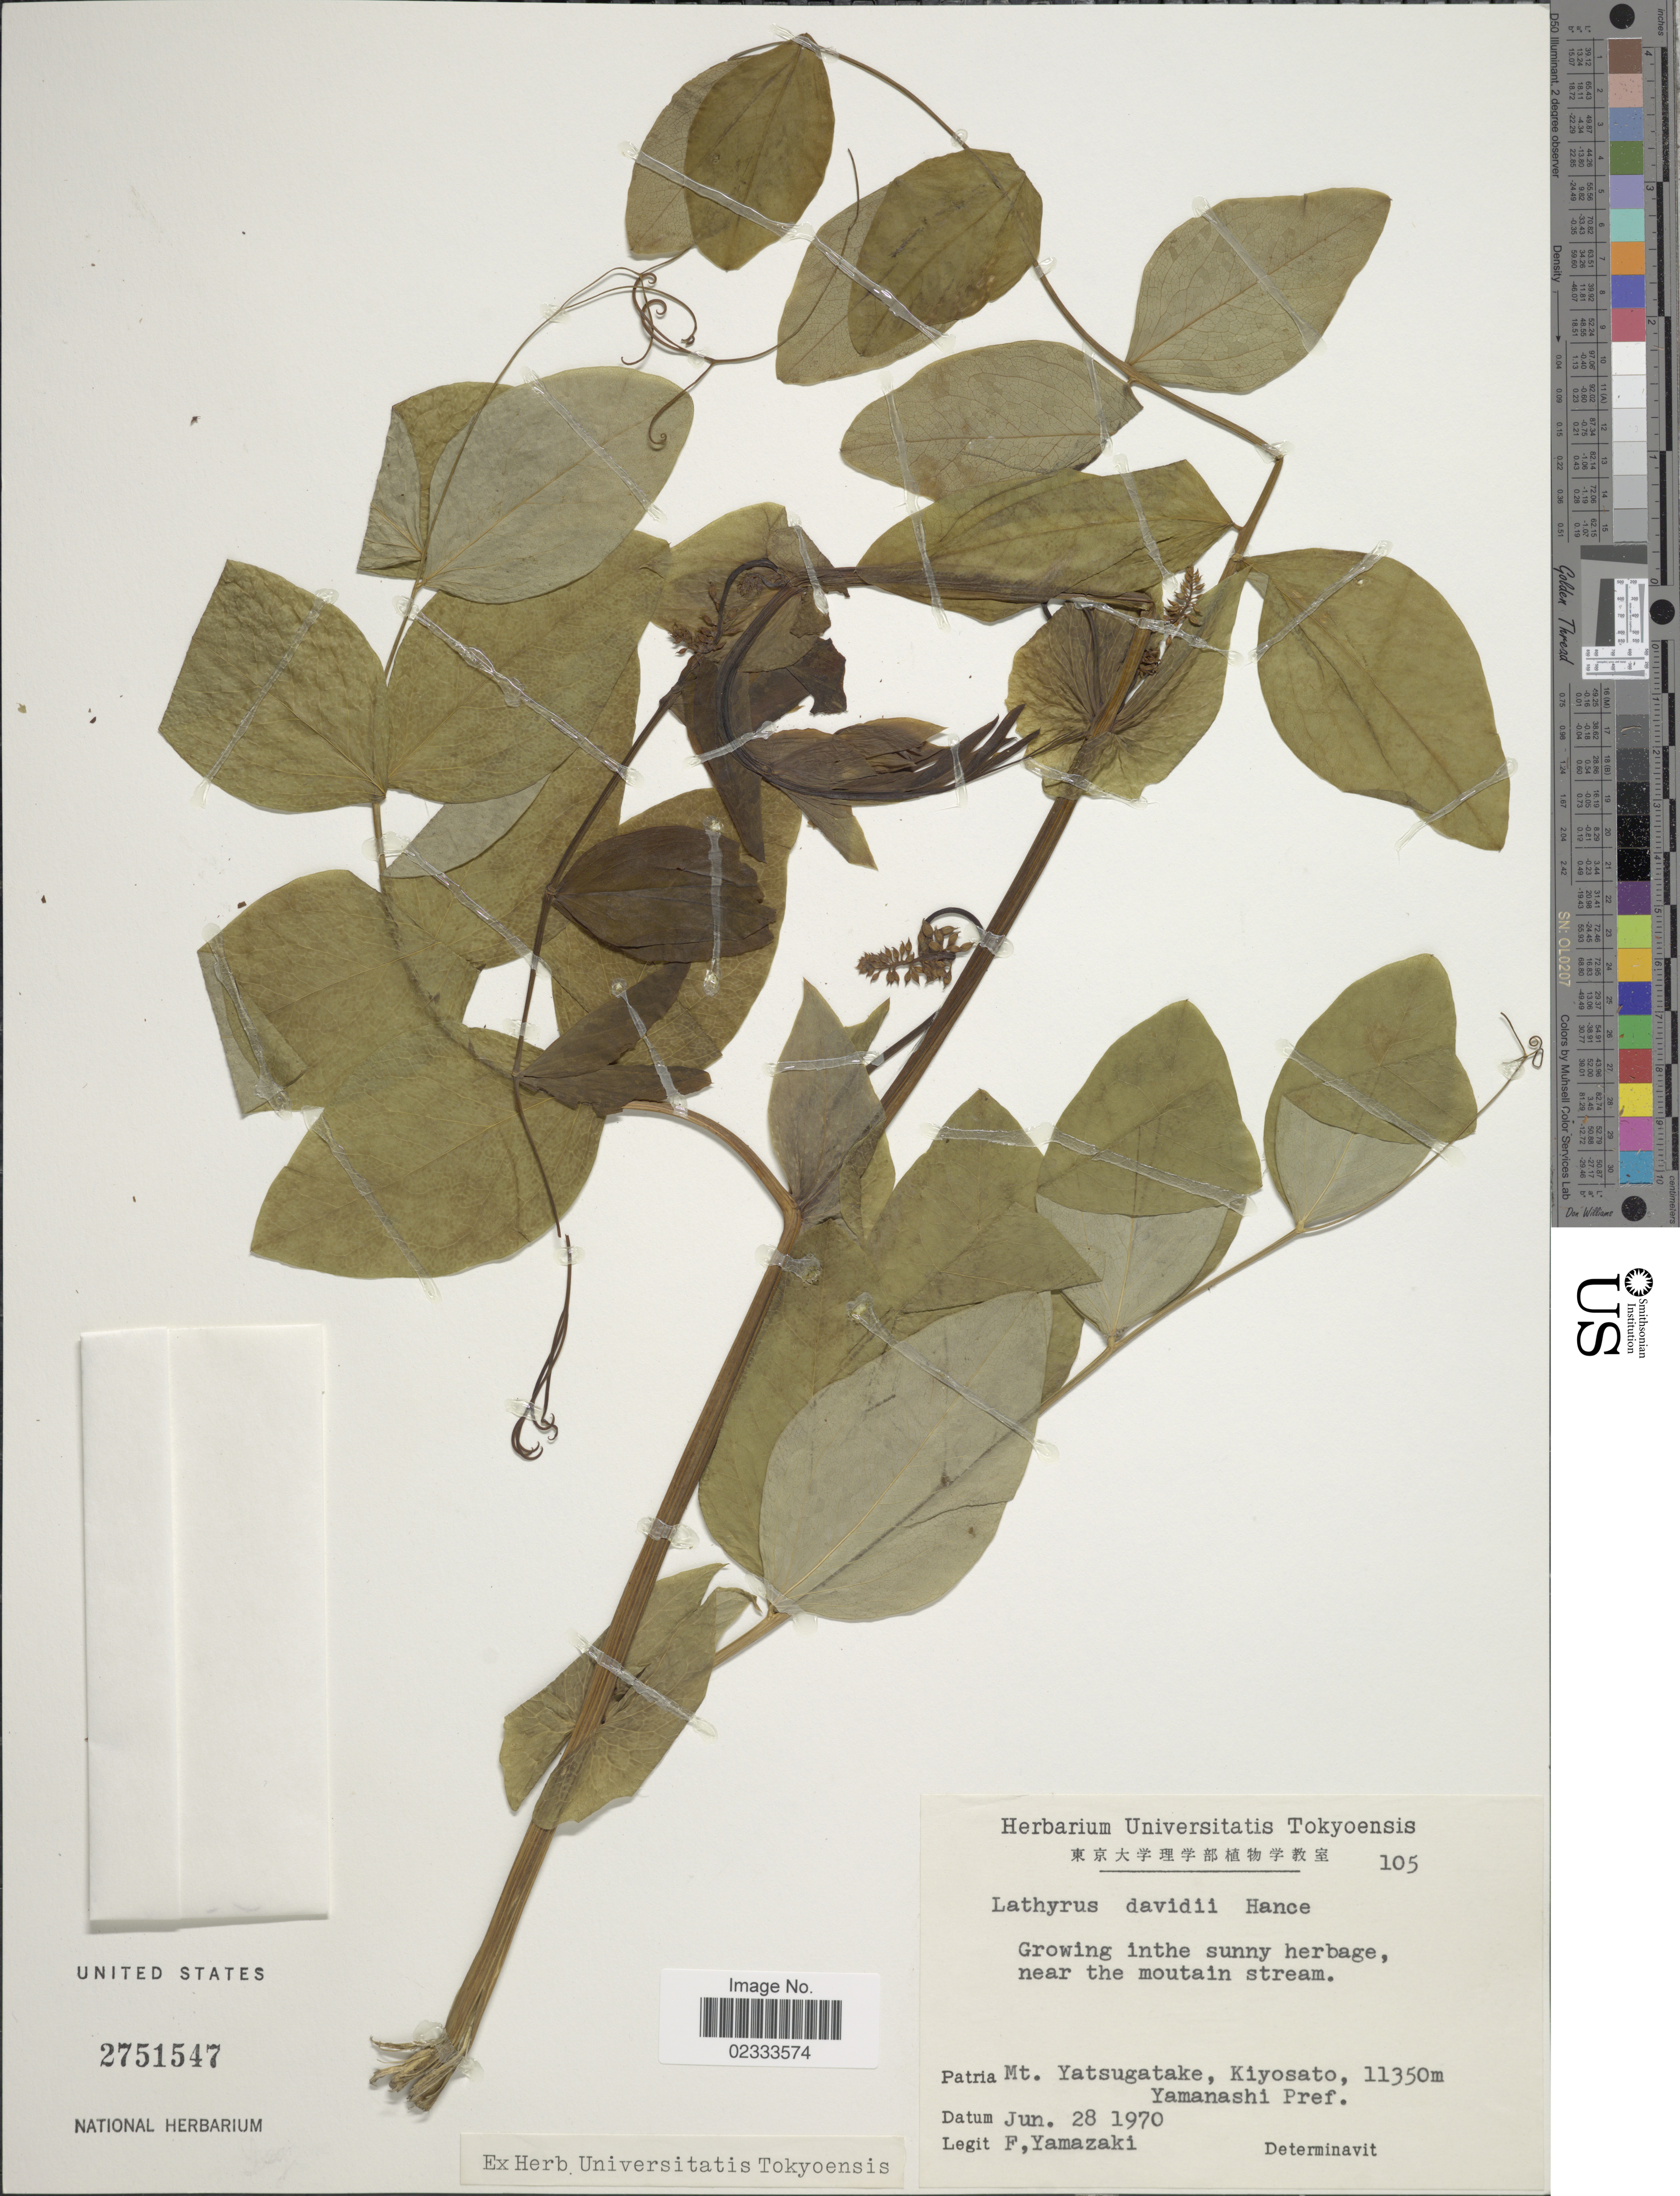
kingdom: Plantae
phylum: Tracheophyta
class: Magnoliopsida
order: Fabales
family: Fabaceae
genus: Lathyrus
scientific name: Lathyrus davidii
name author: Hance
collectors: F. Yamazaki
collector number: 105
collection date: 1970-06-28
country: Japan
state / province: Yamanasi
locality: Mt. Yatsugatake, Kiyosato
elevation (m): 11350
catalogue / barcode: US 2751547